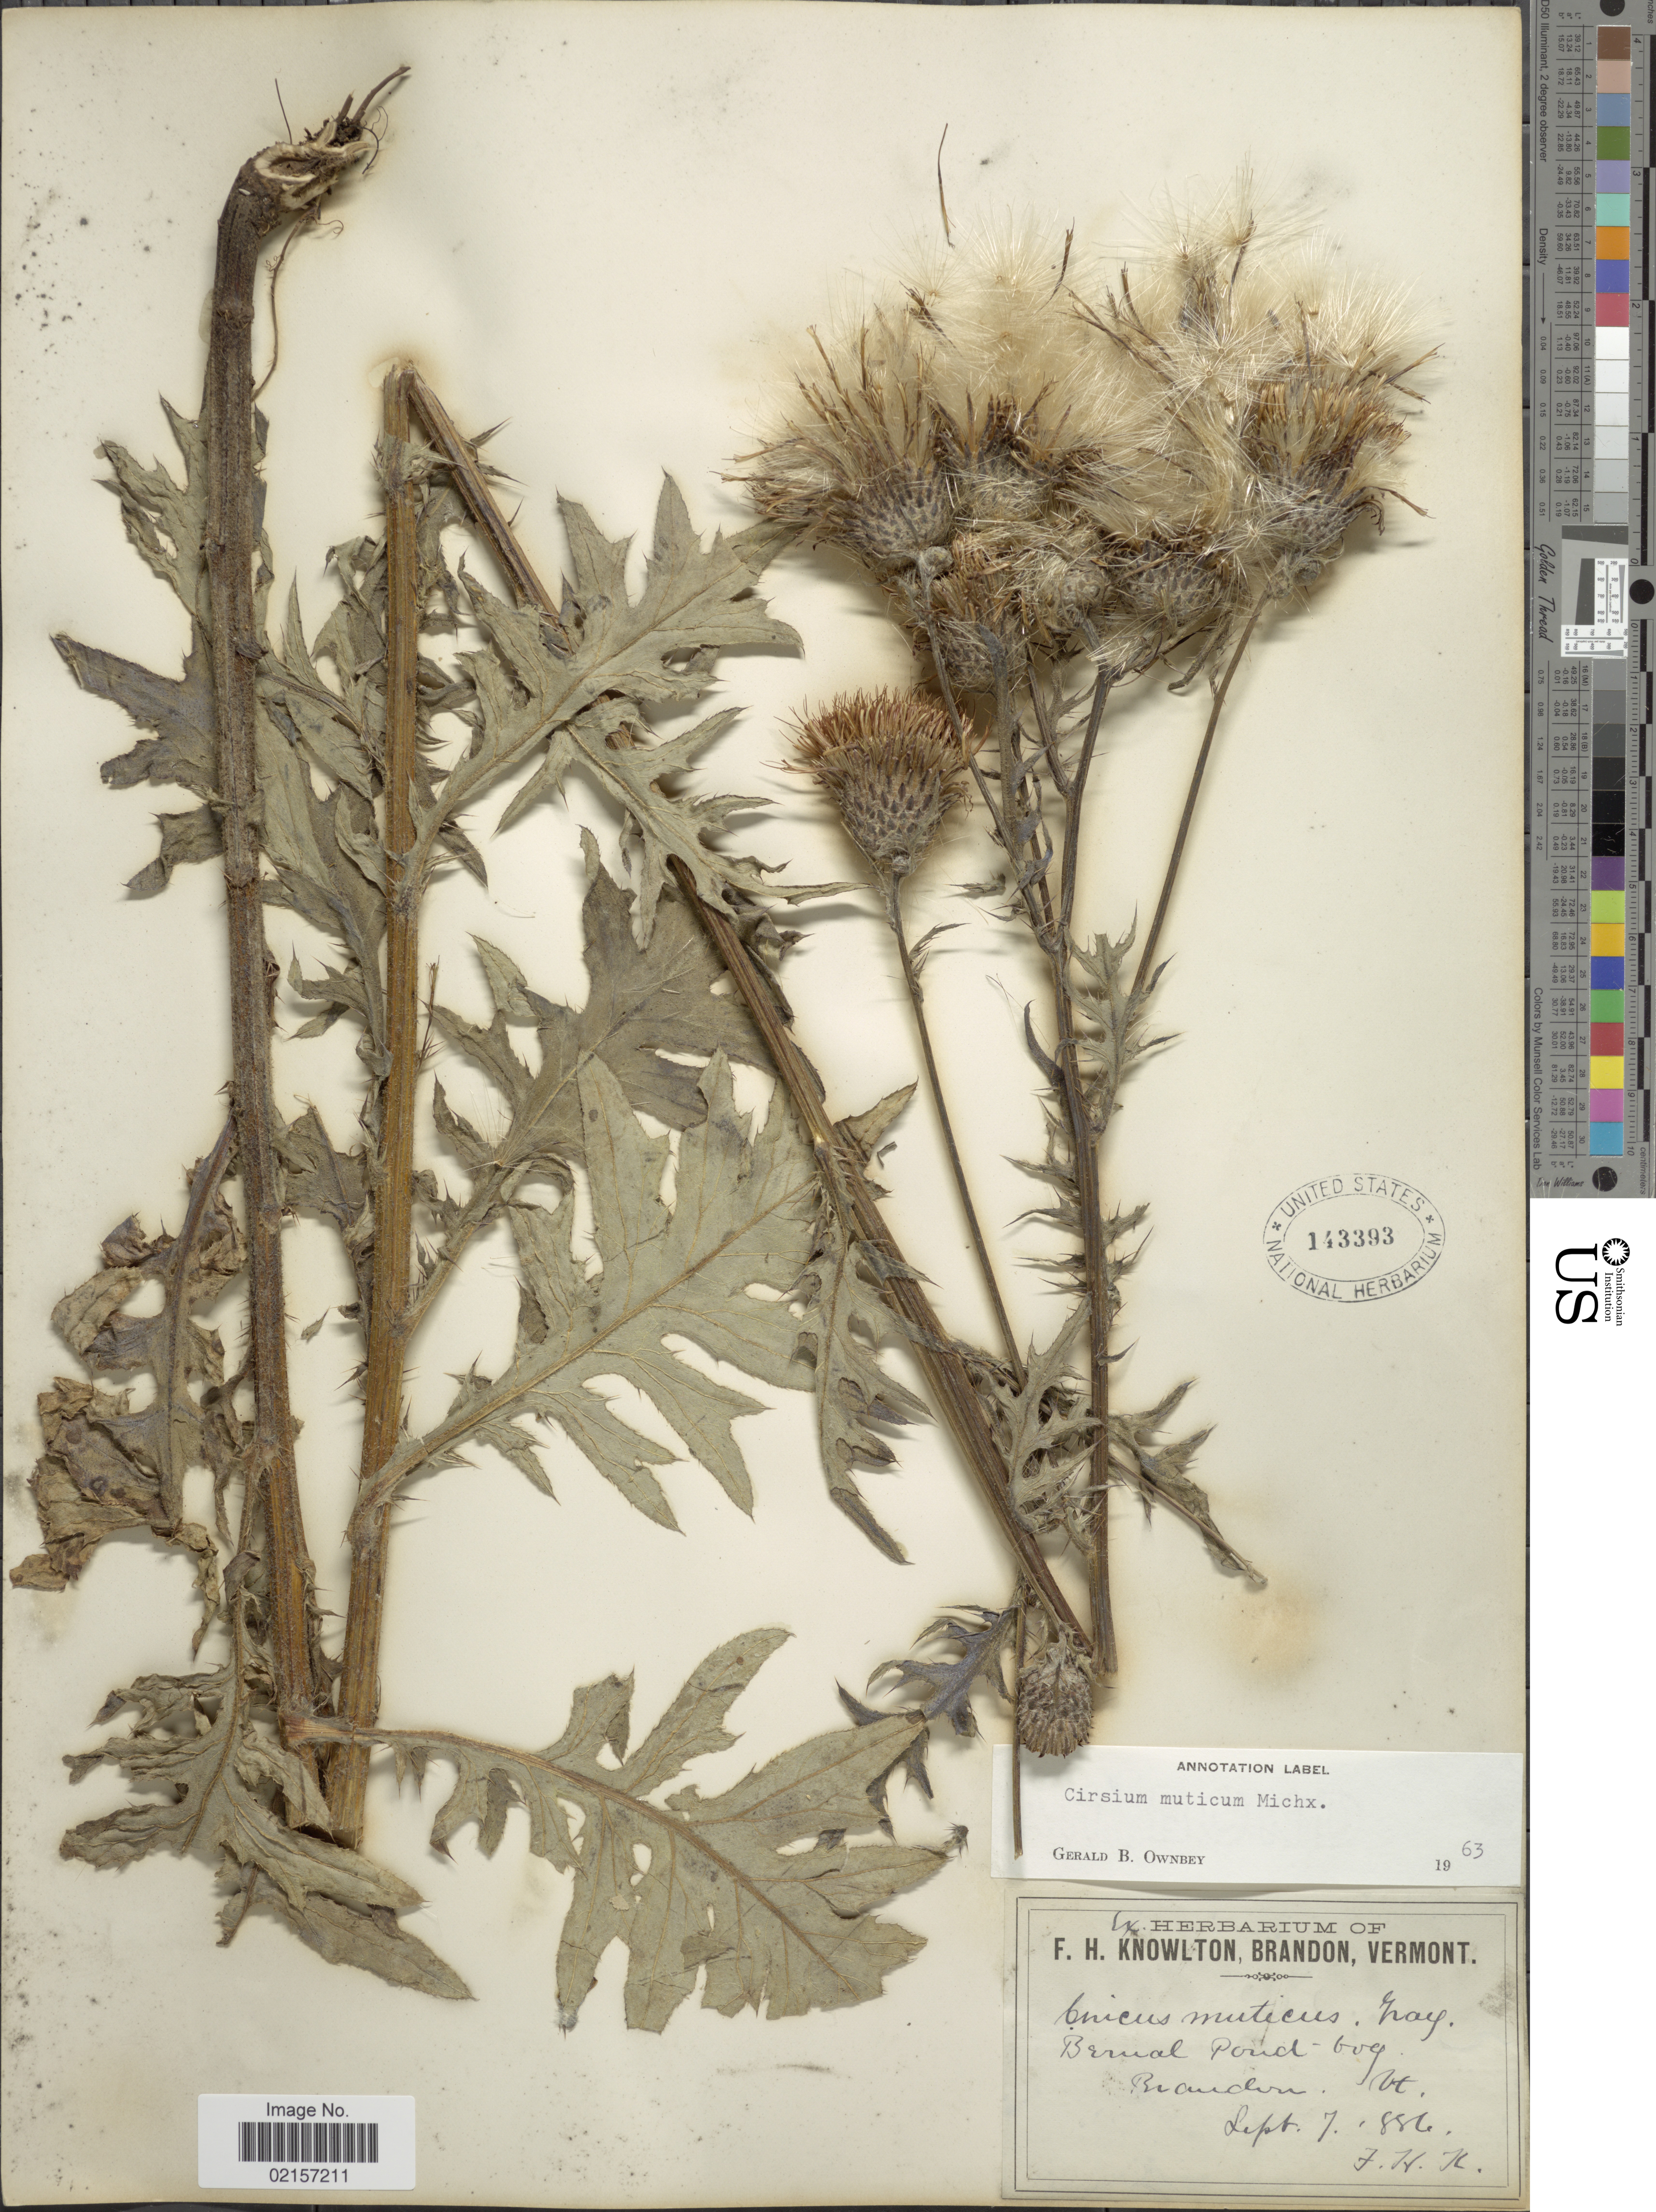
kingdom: Plantae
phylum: Tracheophyta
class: Magnoliopsida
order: Asterales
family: Asteraceae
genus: Cirsium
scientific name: Cirsium muticum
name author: Michx.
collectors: F. H. Knowlton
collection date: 1886-09-07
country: United States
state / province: Vermont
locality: Bernal Pond, Brandon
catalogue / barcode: US 143393